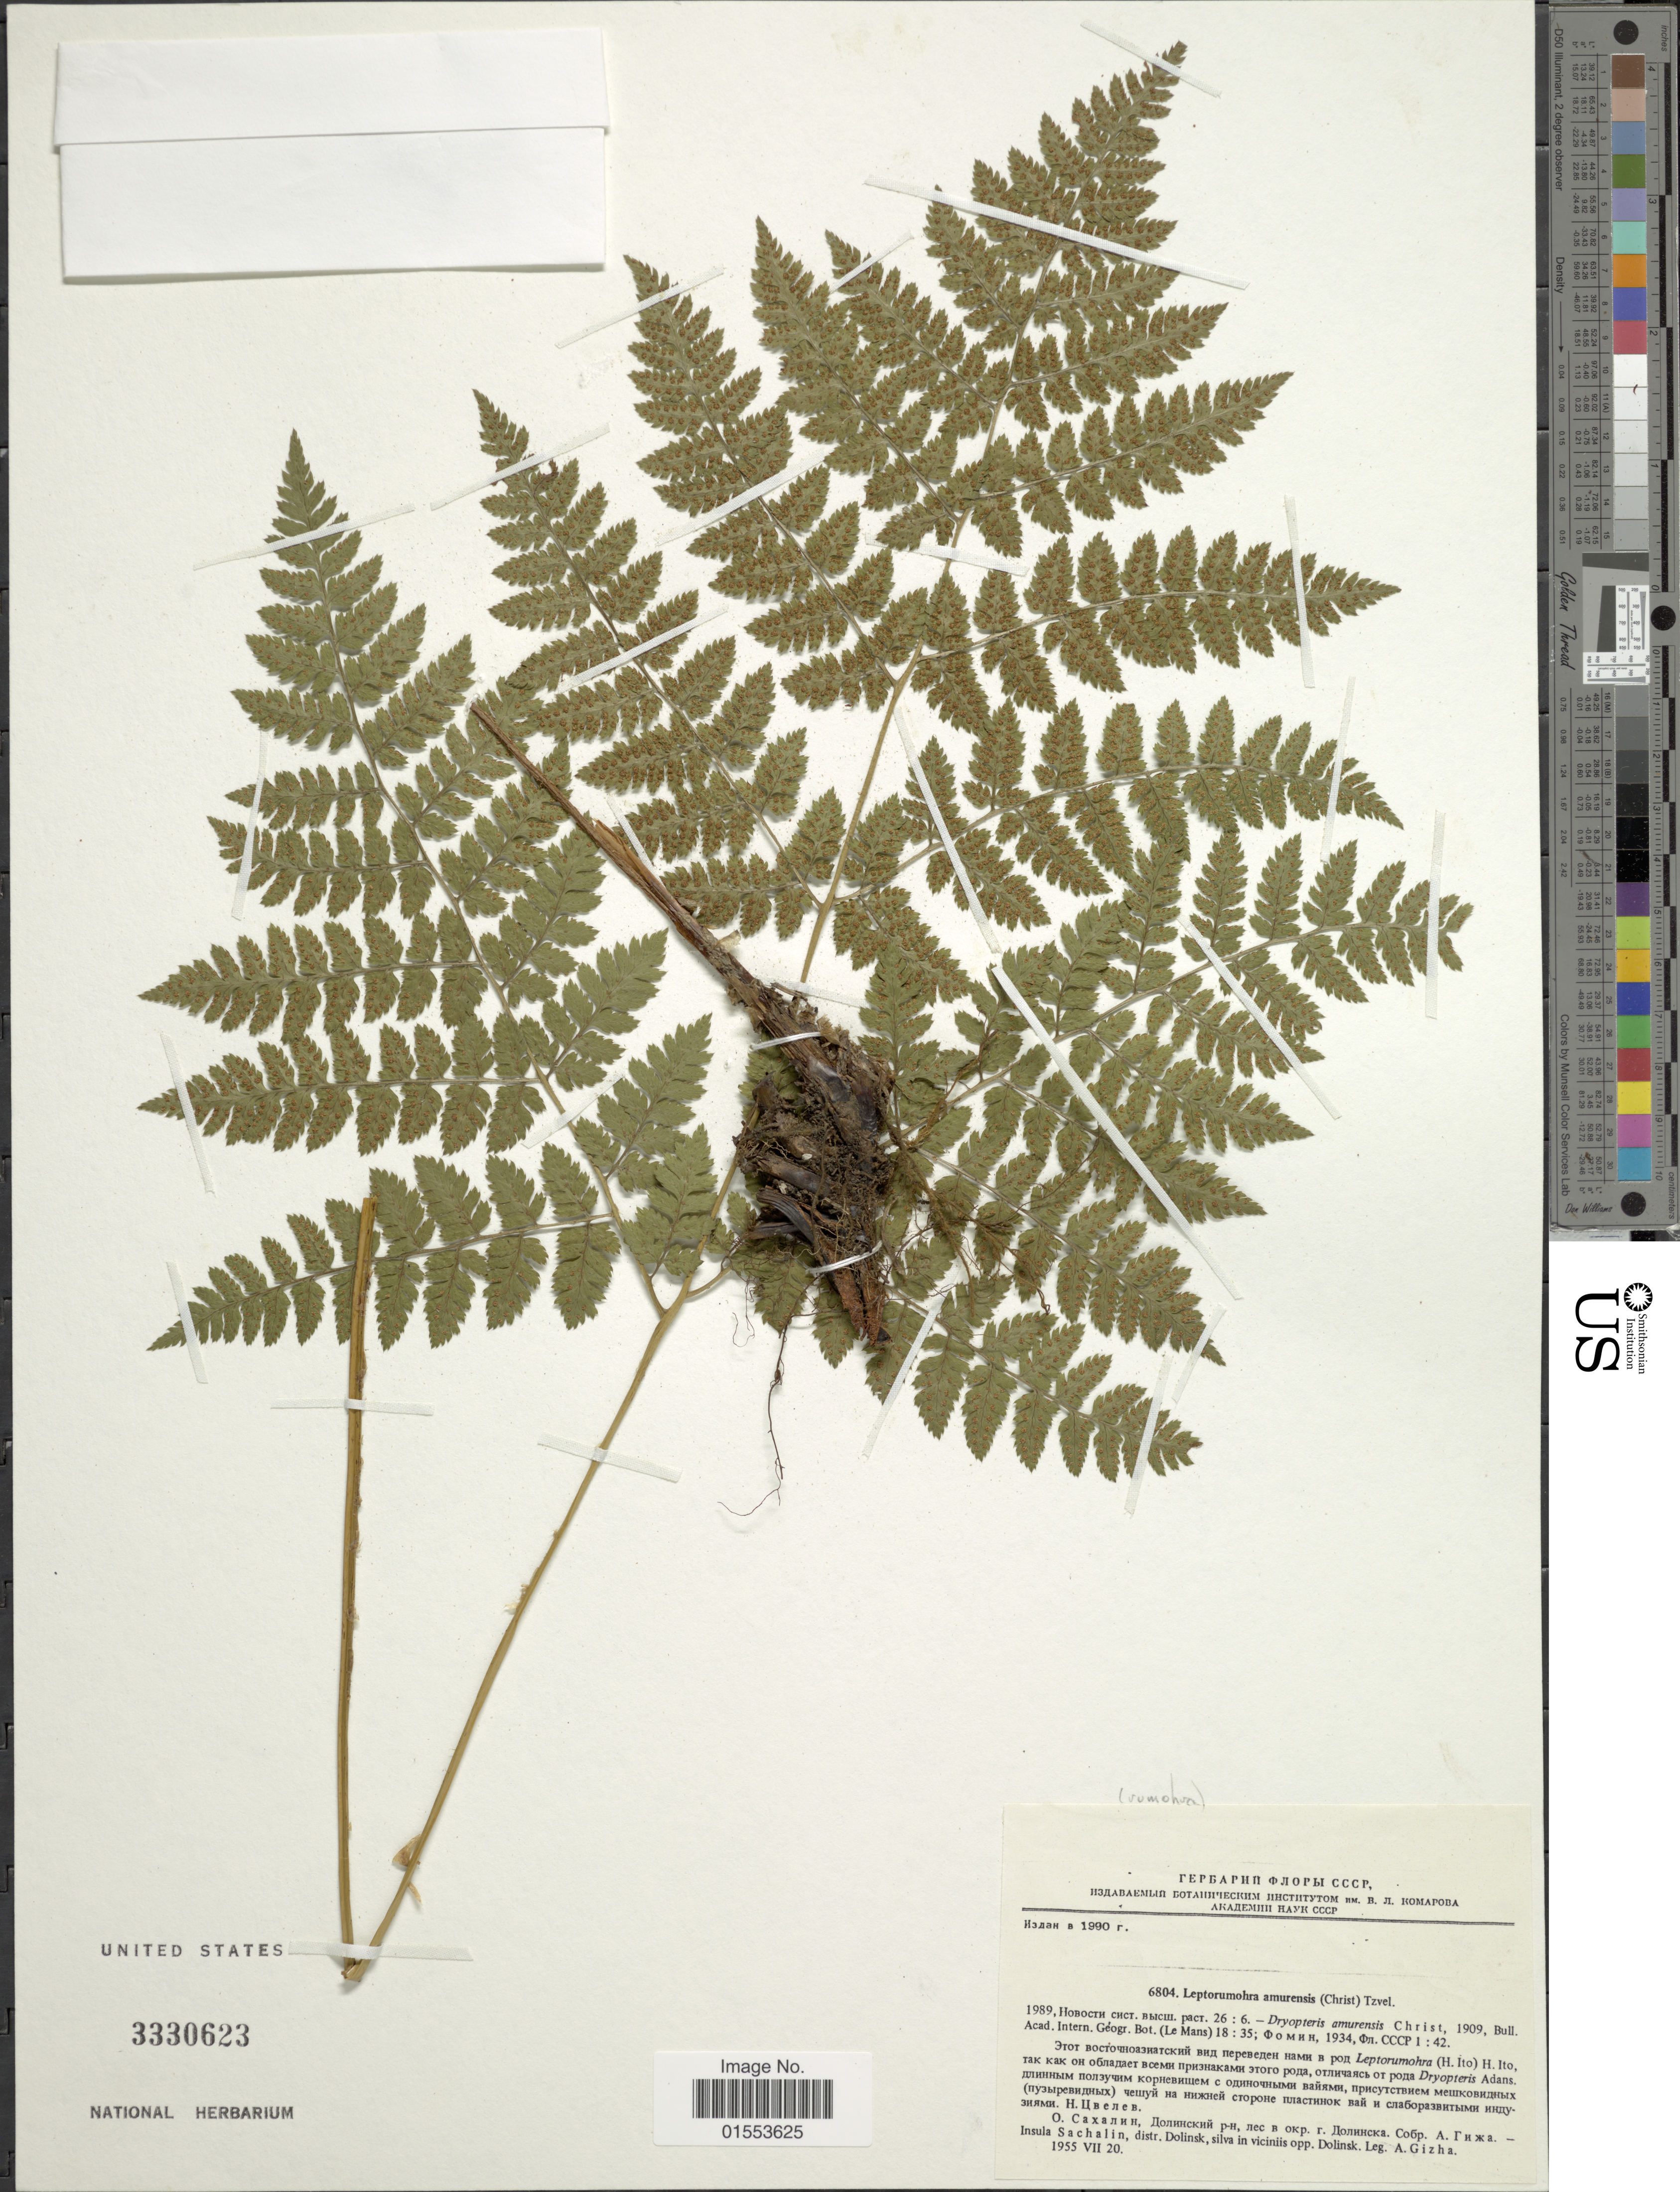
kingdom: Plantae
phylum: Tracheophyta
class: Polypodiopsida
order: Polypodiales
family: Dryopteridaceae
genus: Dryopteris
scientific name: Dryopteris amurensis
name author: (Milde) Christ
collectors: A. Gizha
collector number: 6804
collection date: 1955-08-20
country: Russian Federation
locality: Insula Sachalien,distr, Dolinsk, silva in viciniis opp. Dolinsk.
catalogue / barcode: US 3330623